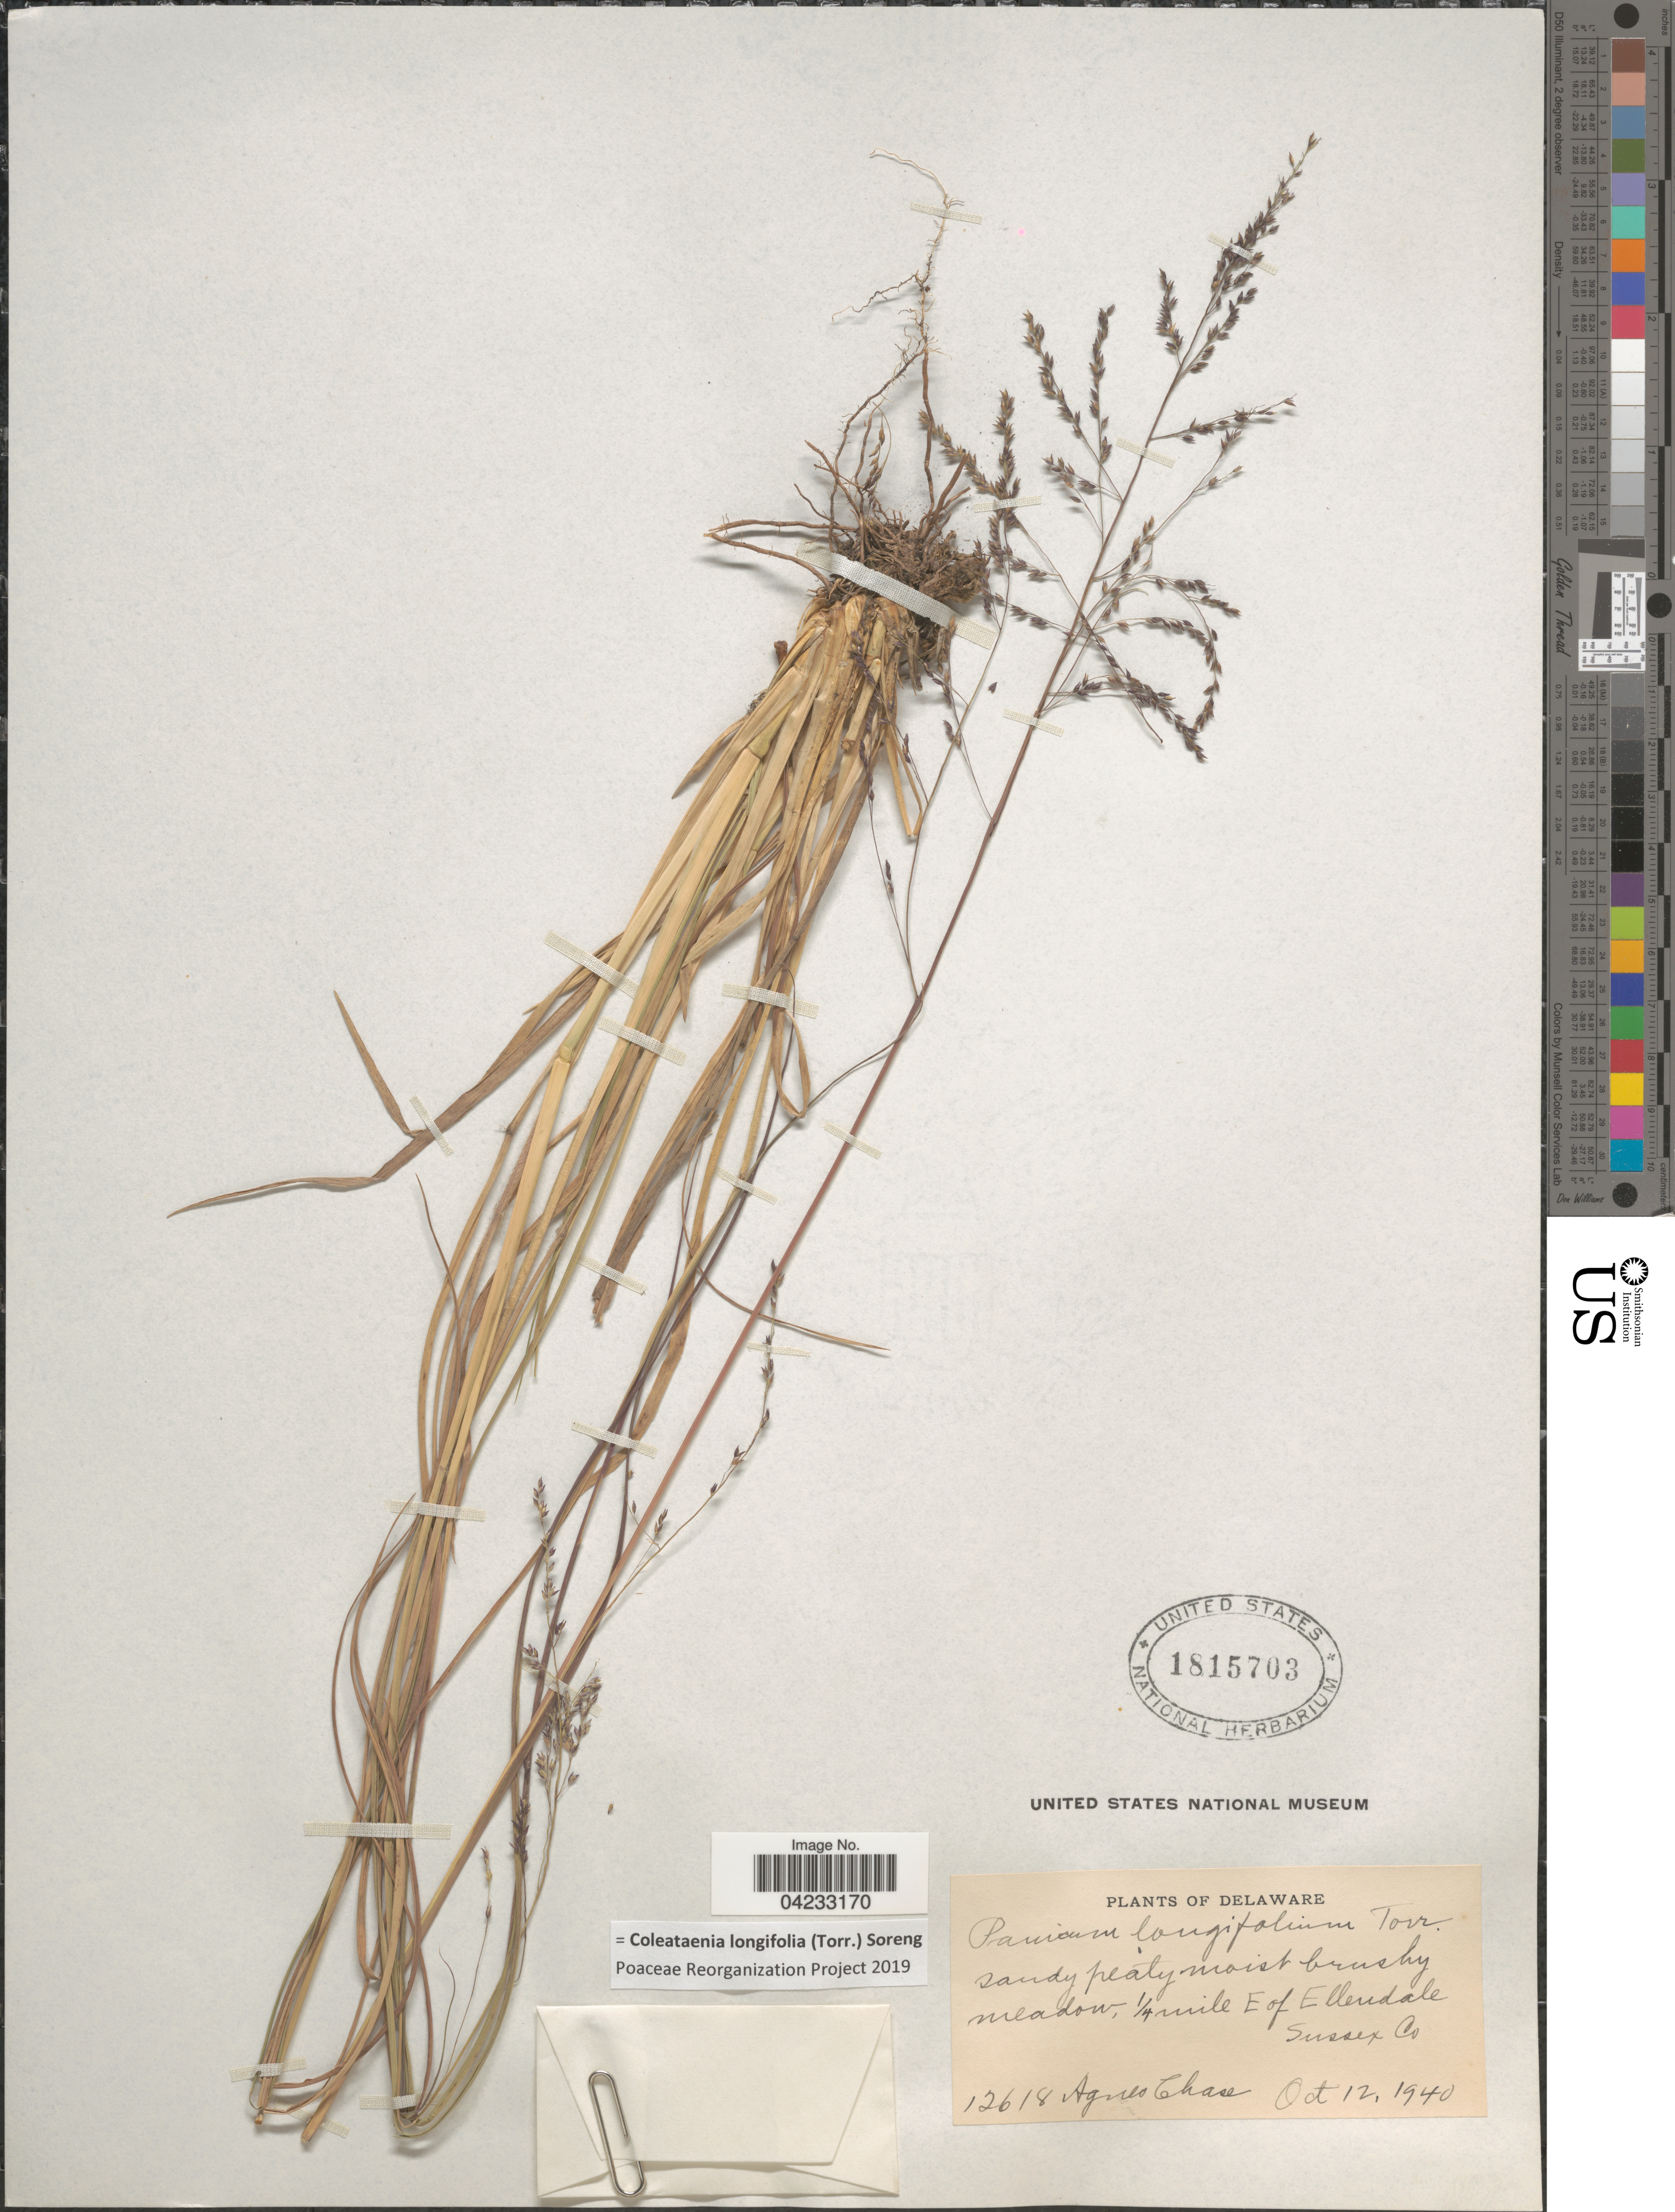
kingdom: Plantae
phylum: Tracheophyta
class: Liliopsida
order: Poales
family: Poaceae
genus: Coleataenia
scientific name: Coleataenia longifolia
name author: (Torr.) Soreng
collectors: A. Chase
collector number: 12618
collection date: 1940-10-12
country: United States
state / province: Delaware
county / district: Sussex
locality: Sandy peaty moist brushy meadow, ¼ mile E of Ellendale. Sussex Co.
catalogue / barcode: US 1815703